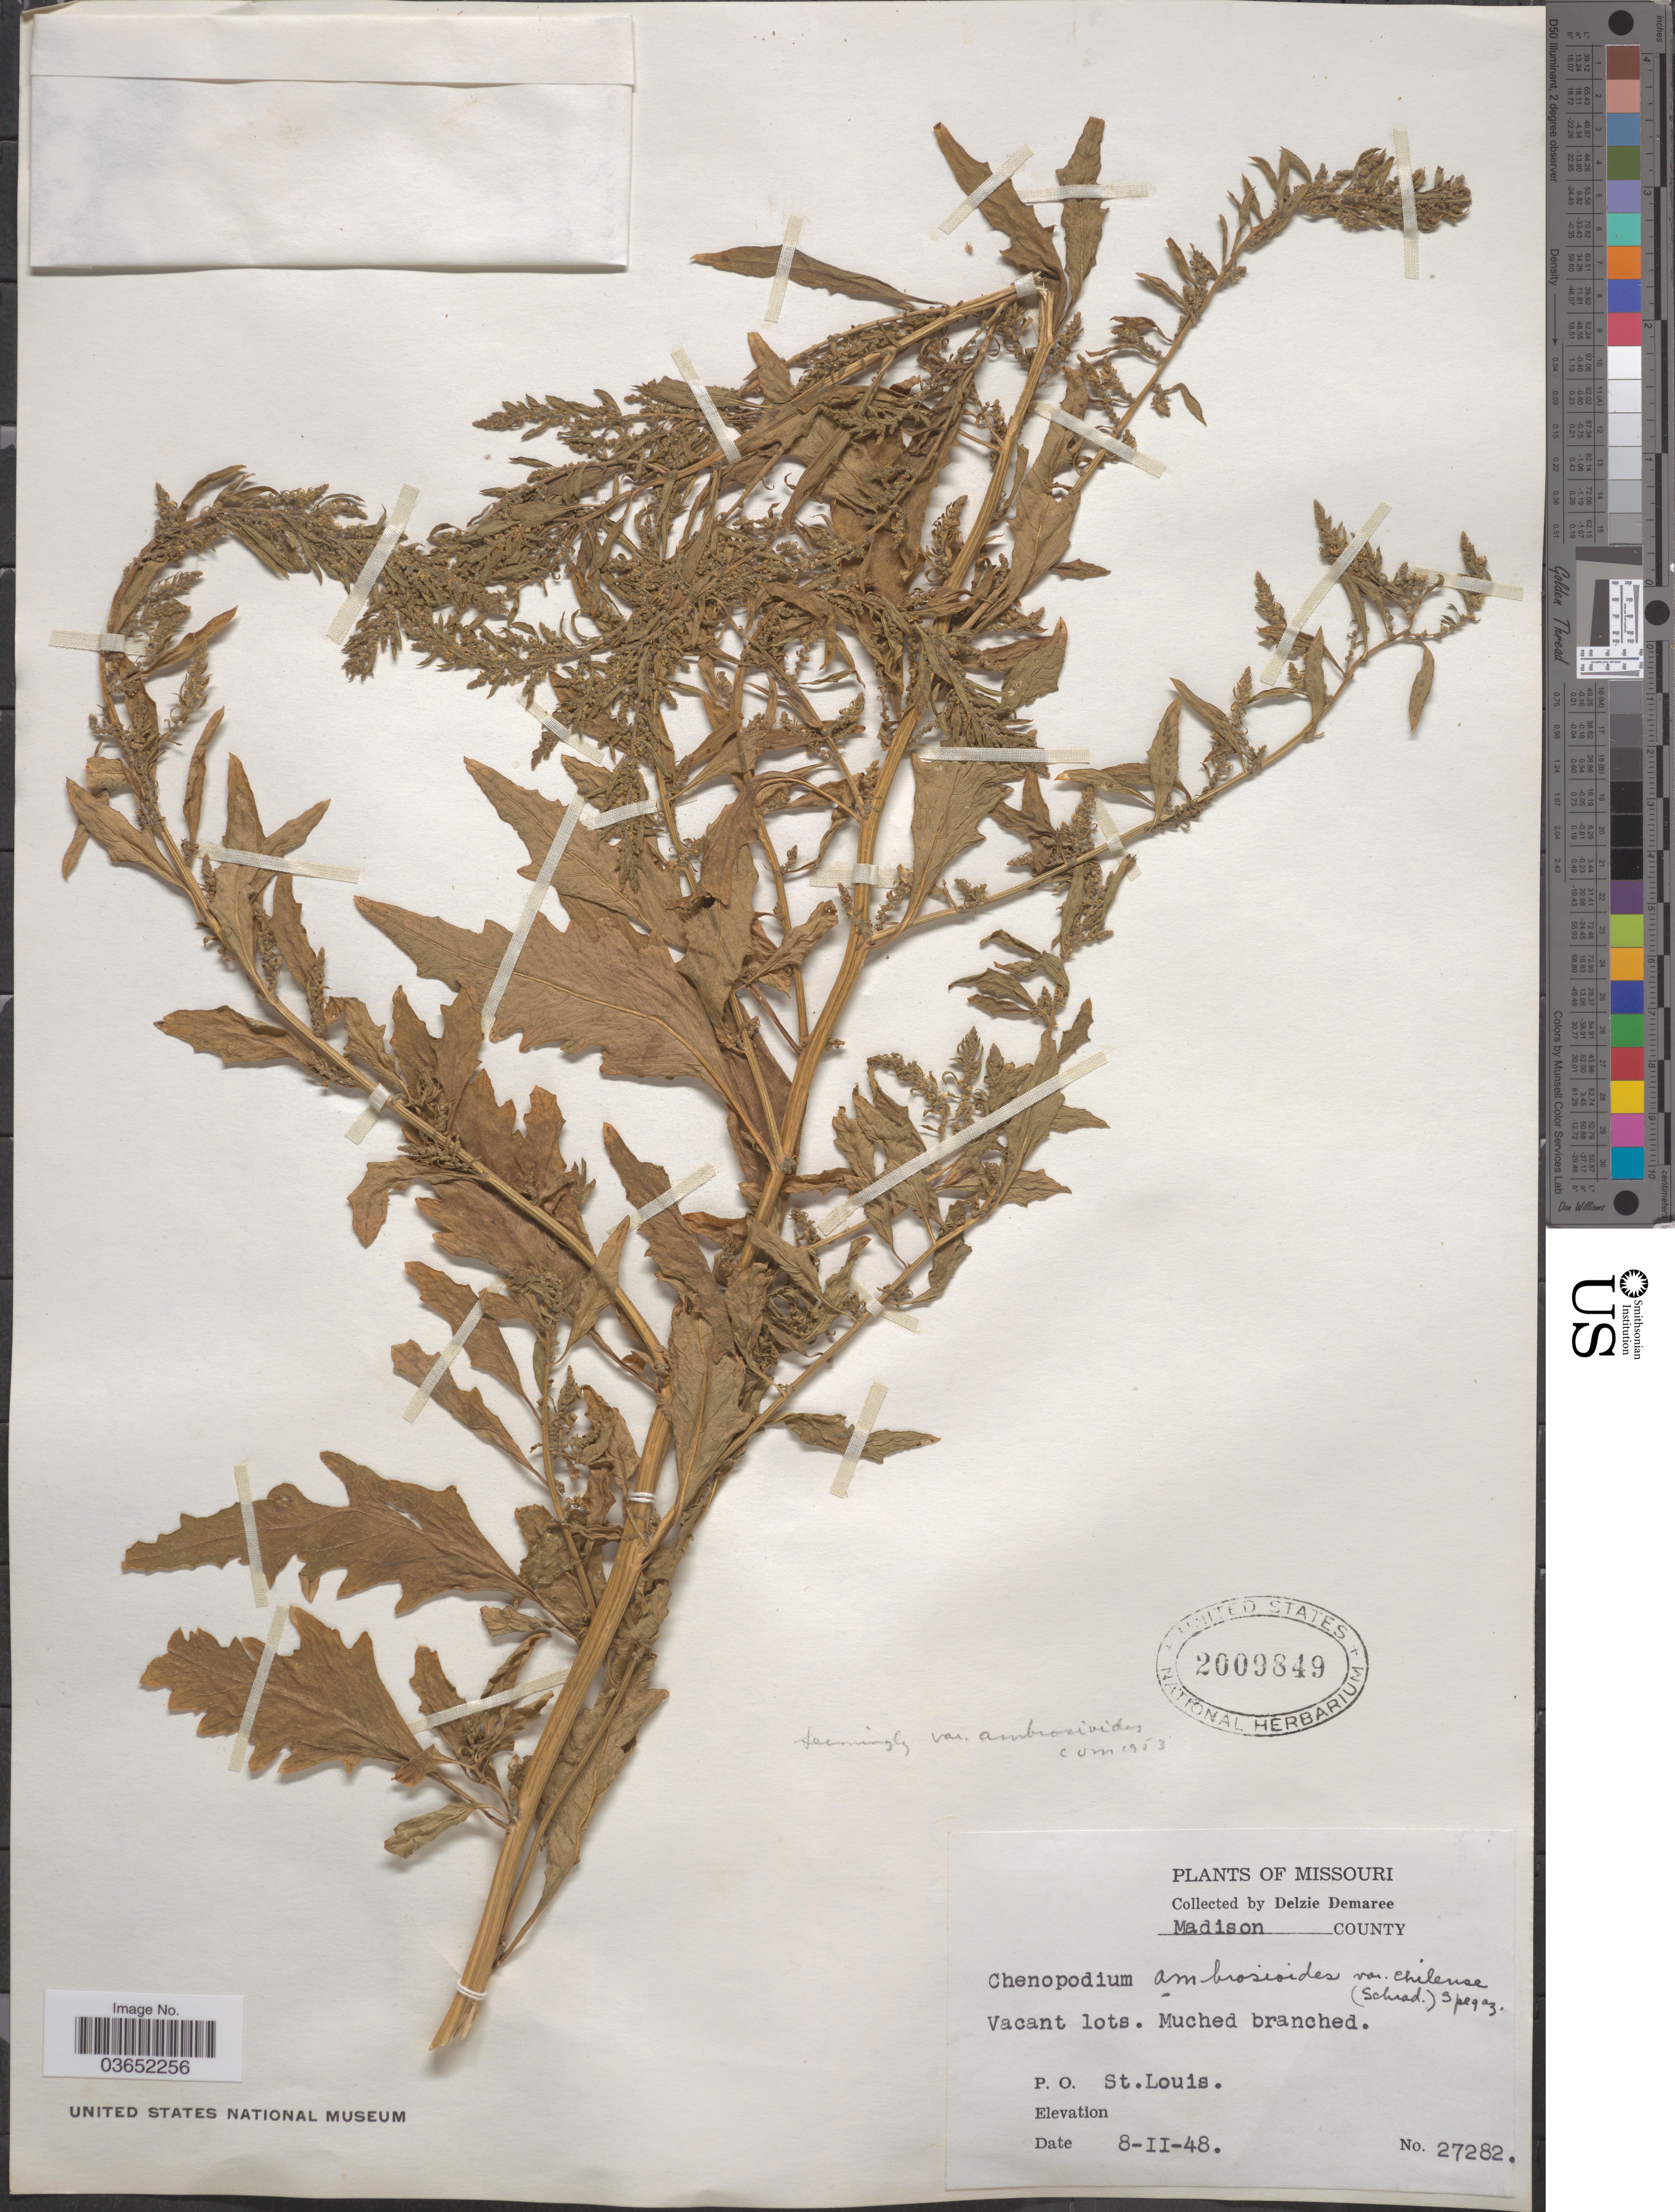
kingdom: Plantae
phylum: Tracheophyta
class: Magnoliopsida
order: Caryophyllales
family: Amaranthaceae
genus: Chenopodium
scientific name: Chenopodium ambrosioides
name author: L.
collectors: D. Demaree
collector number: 27282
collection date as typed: Transcribed d/m/y: 8/2/48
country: United States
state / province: Missouri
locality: Madison County. P. O. St. Louis.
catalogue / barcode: US 2009849